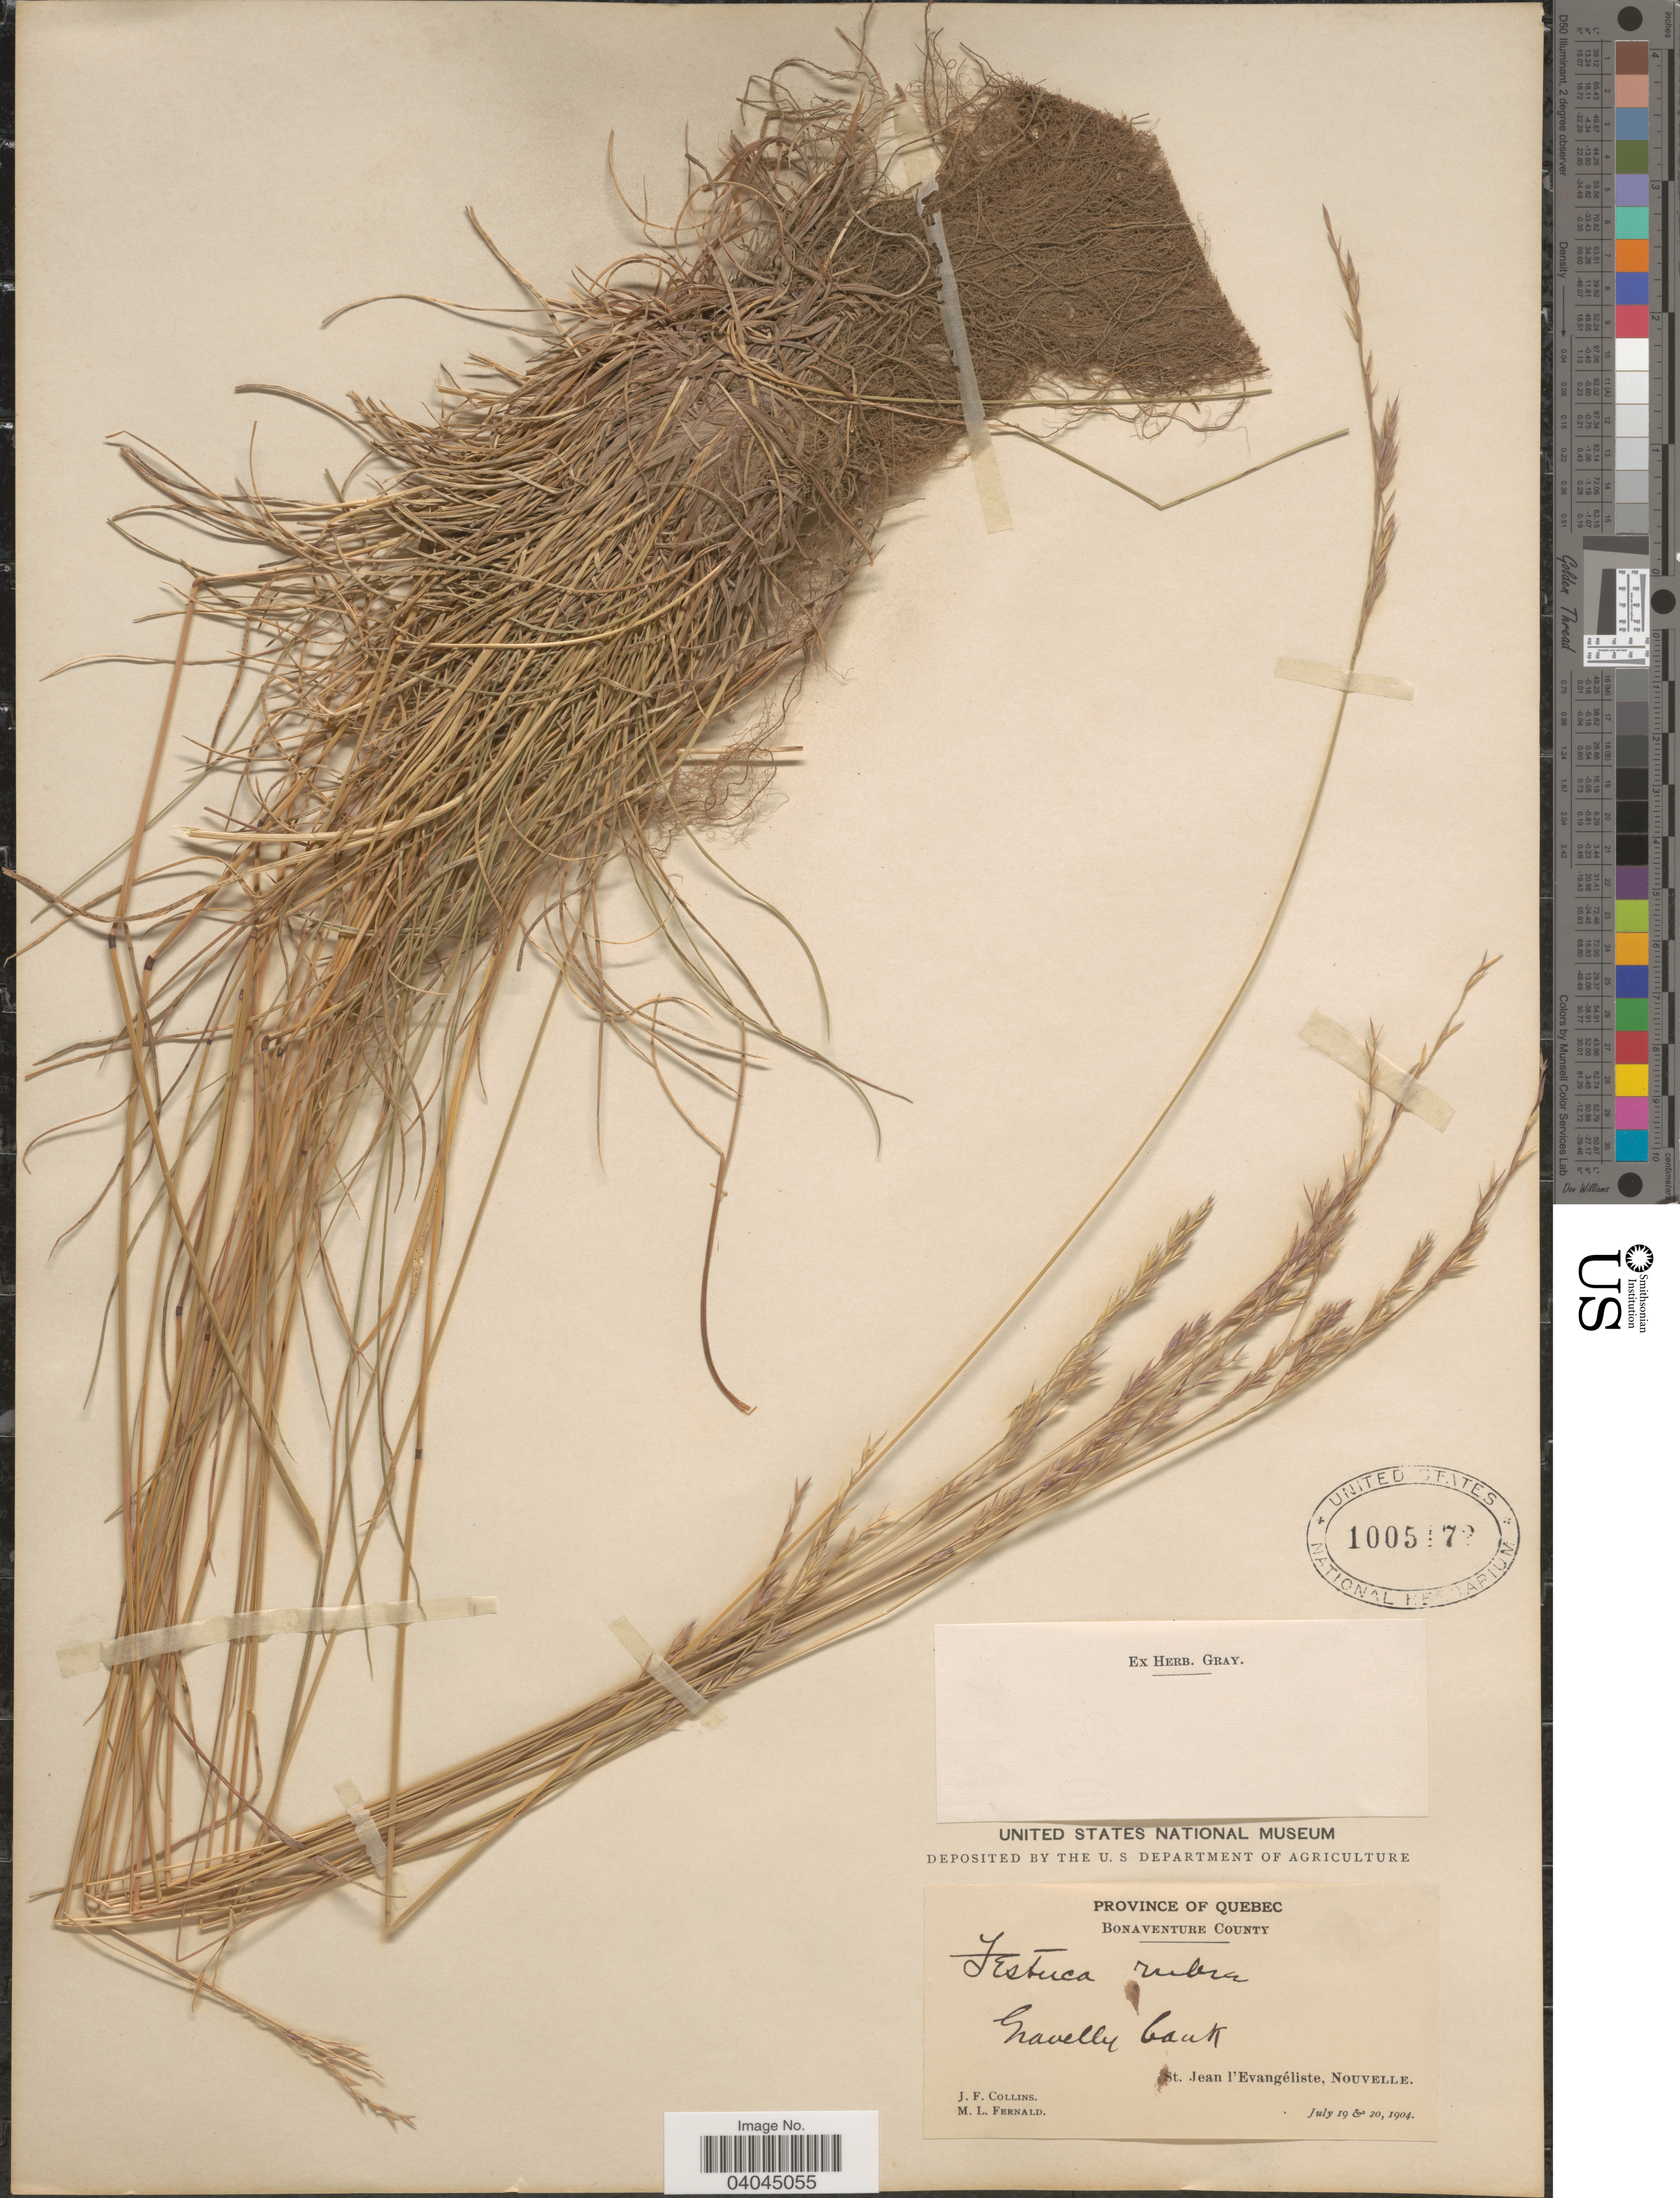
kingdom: Plantae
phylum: Tracheophyta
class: Liliopsida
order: Poales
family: Poaceae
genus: Festuca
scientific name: Festuca rubra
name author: L.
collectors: J. Collins & M. L. Fernald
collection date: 1904-07-19/1904-07-20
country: Canada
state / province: Quebec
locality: Bonaventure County. St. Jean l'Evangéliste, Nouvelle.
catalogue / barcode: US 1005172